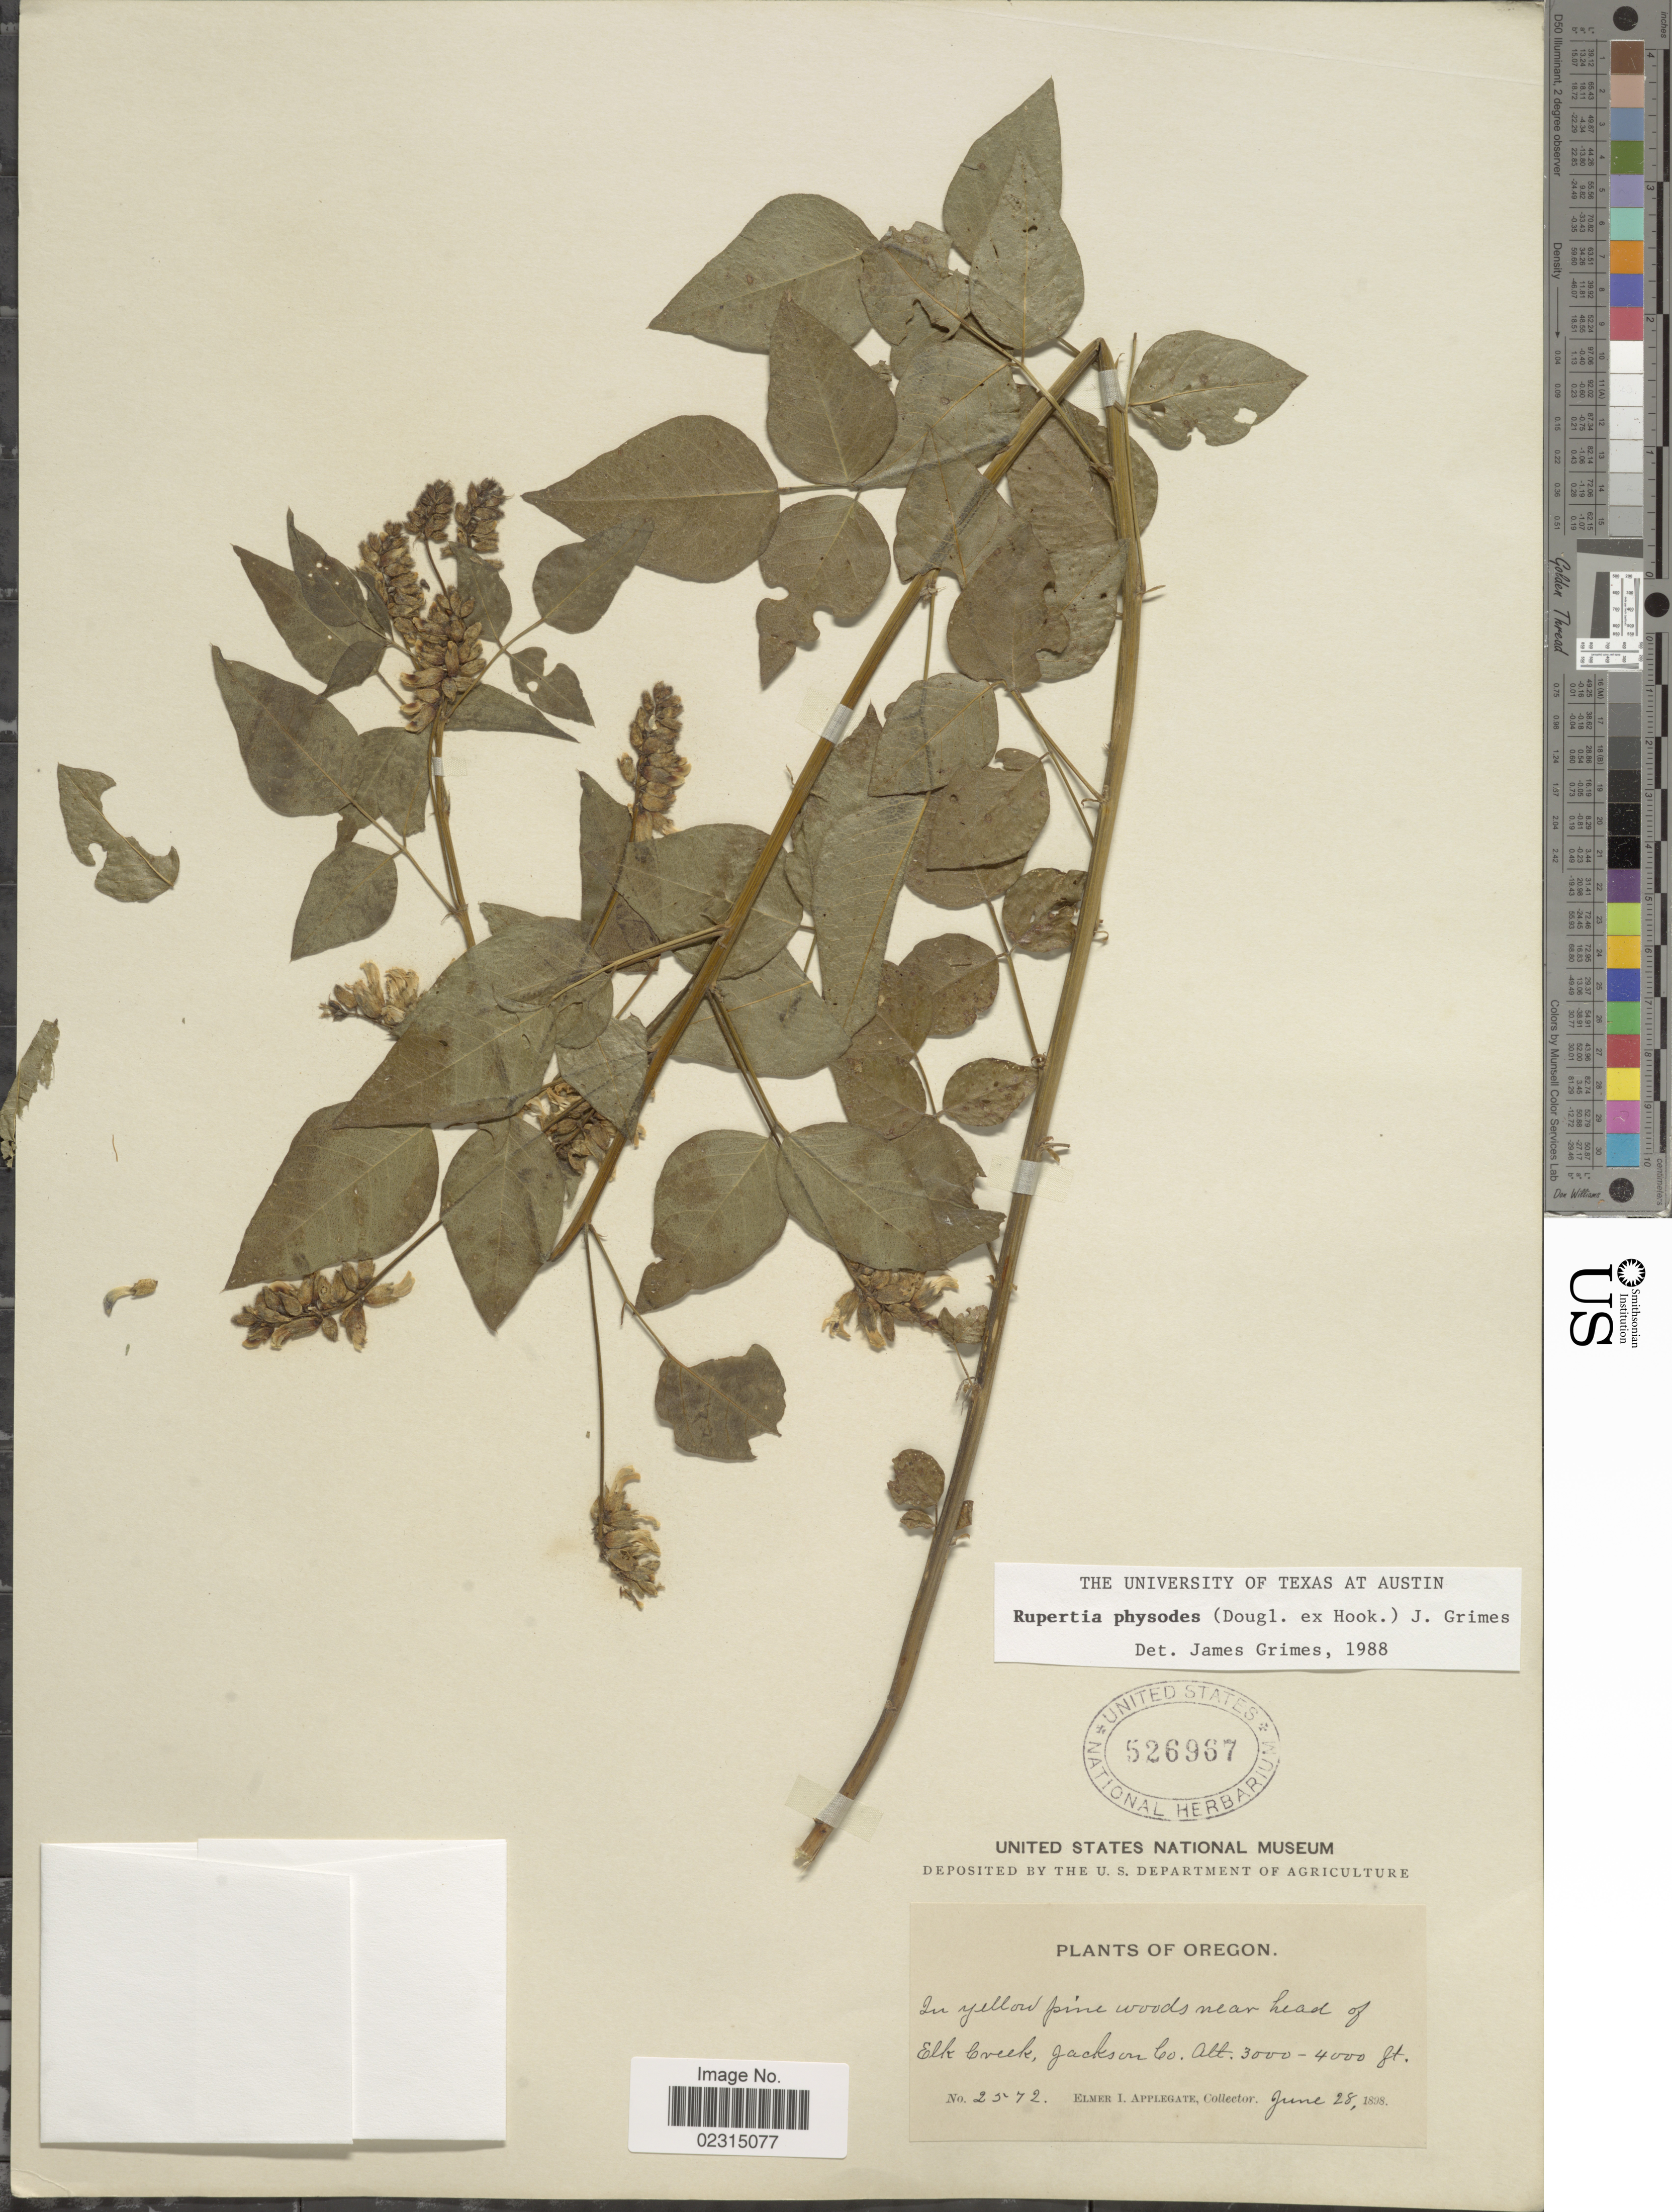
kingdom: Plantae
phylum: Tracheophyta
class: Magnoliopsida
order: Fabales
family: Fabaceae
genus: Rupertia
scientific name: Rupertia physodes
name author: (Douglas) J.W. Grimes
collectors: E. I. Applegate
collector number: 2572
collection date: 1898-06-28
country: United States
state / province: Oregon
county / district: Jackson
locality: In yellow pine woods near head of Elk Creek, Jackson Co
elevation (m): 914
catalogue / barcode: US 526967